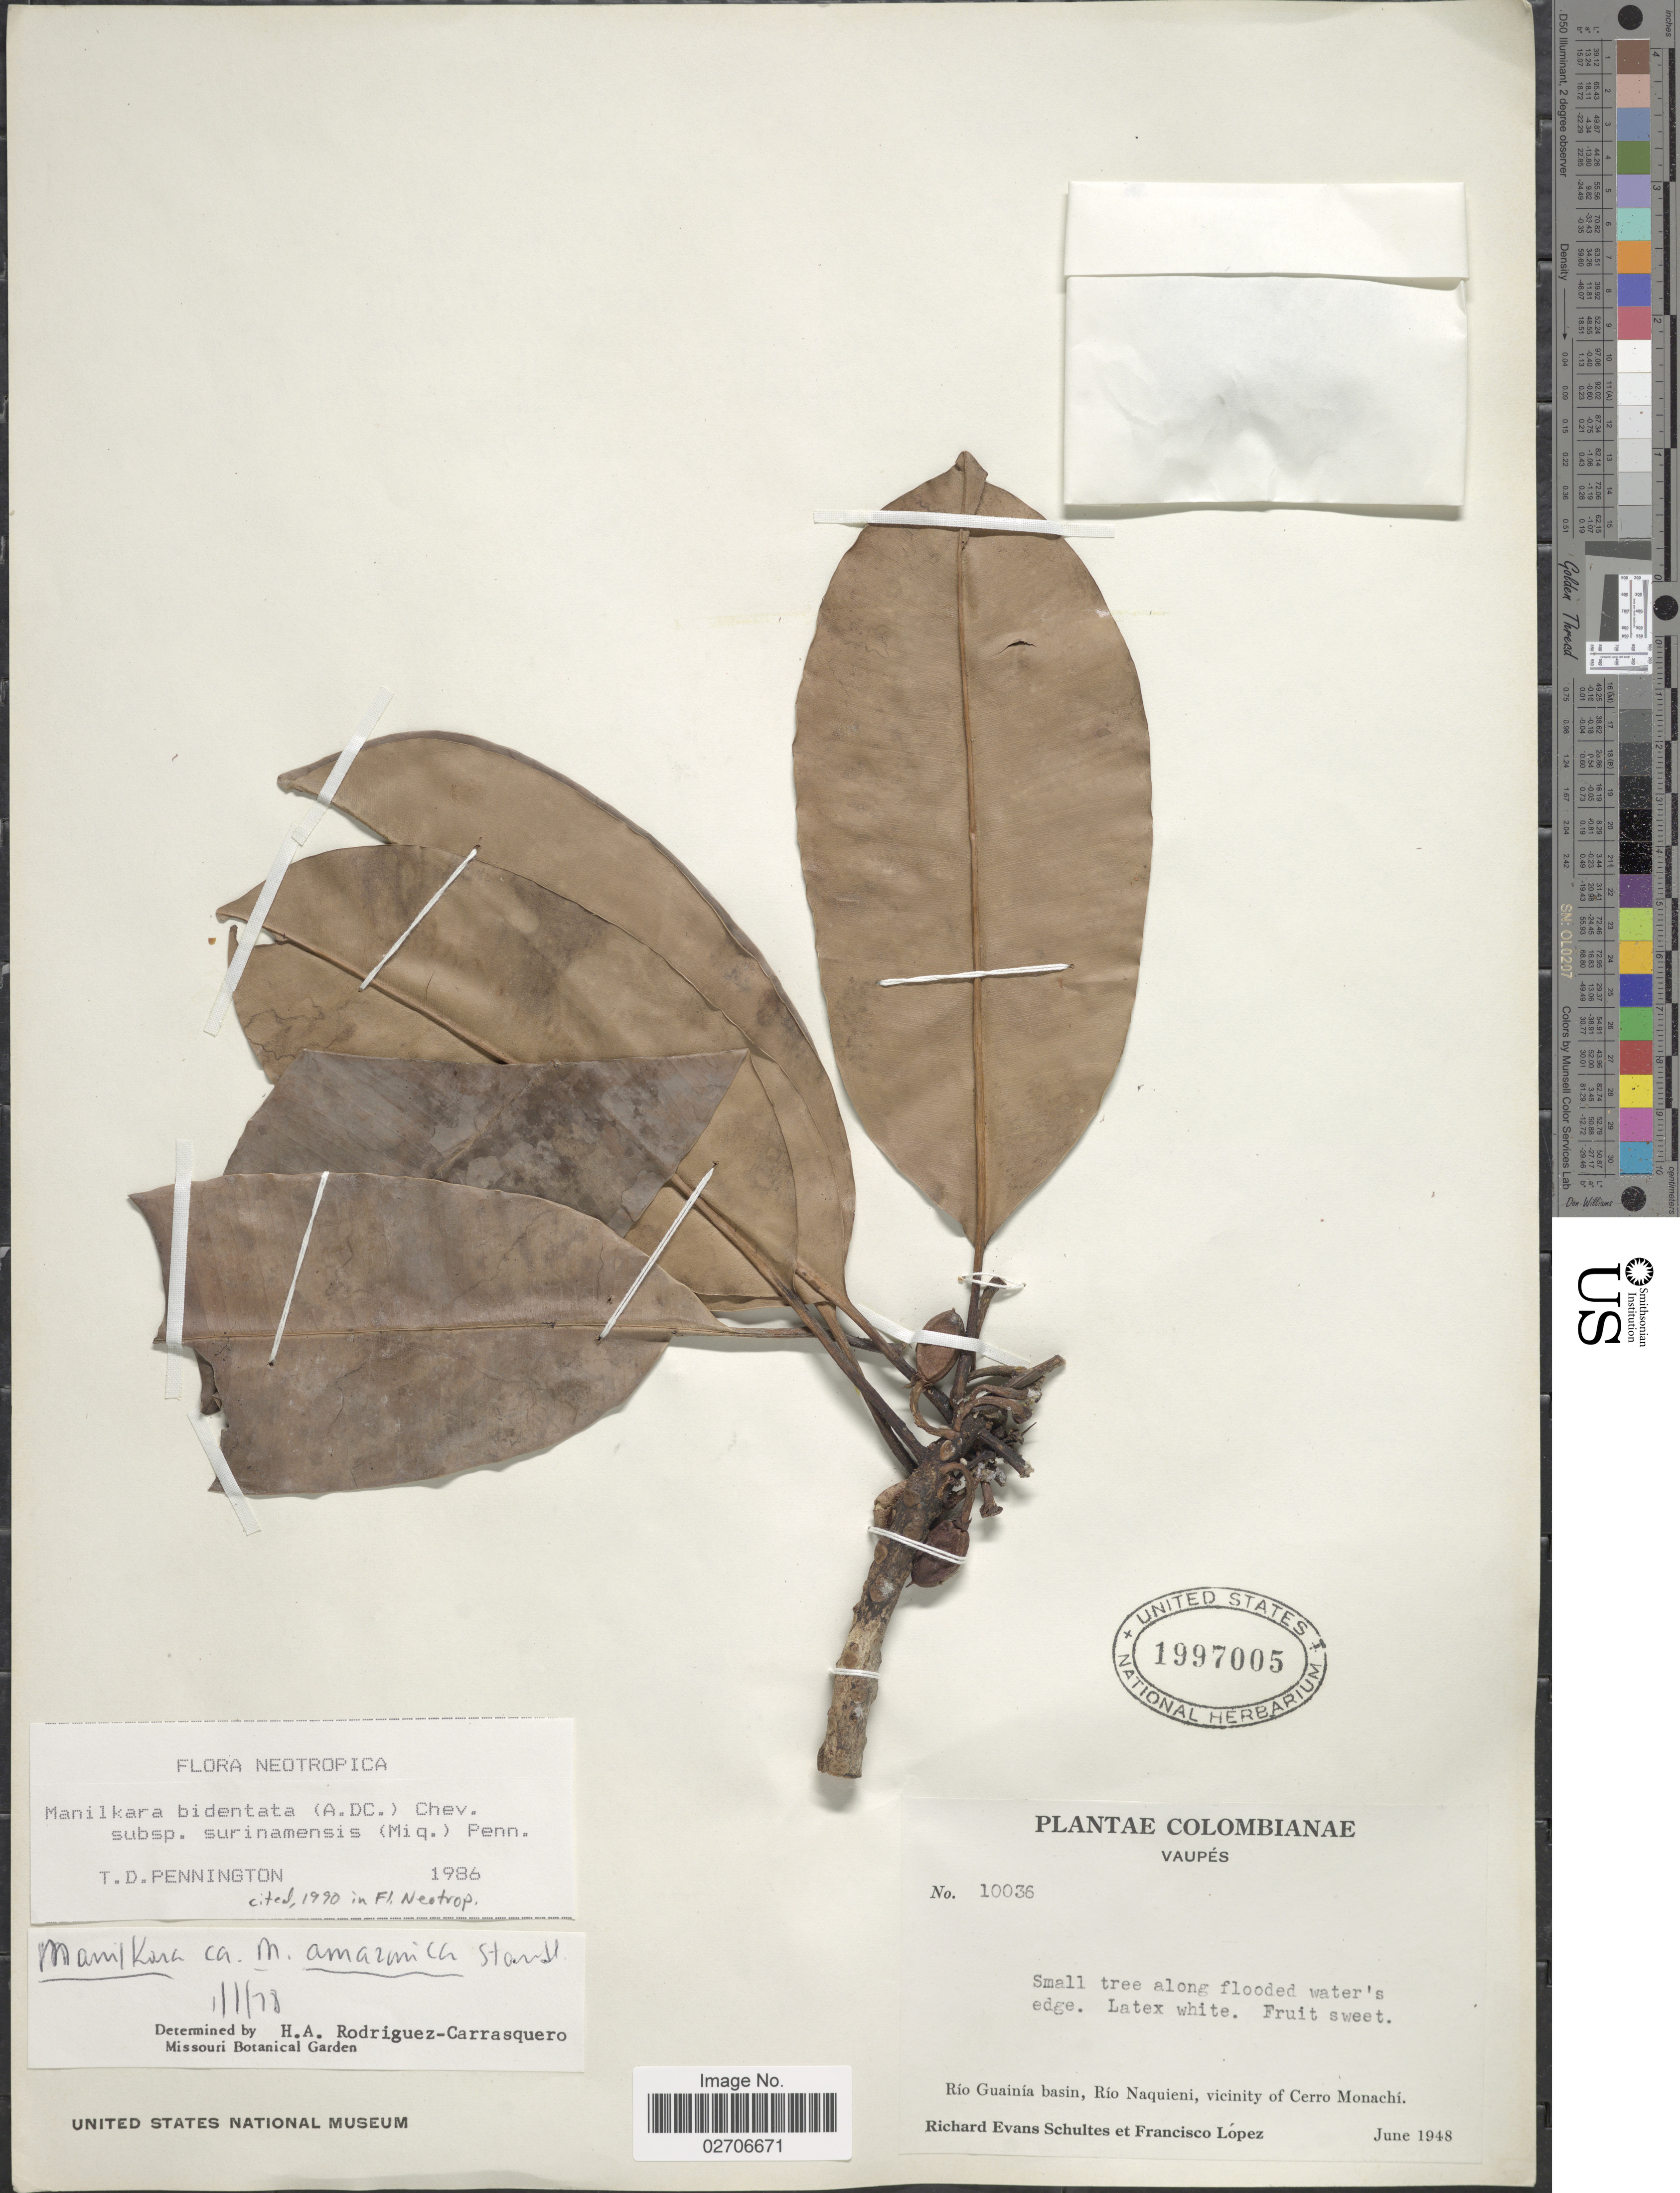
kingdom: Plantae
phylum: Tracheophyta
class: Magnoliopsida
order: Ericales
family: Sapotaceae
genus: Manilkara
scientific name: Manilkara bidentata subsp. surinamensis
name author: (Miq.) T.D. Penn.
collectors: R. E. Schultes & F. Lopéz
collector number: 10036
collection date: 1948-06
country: Colombia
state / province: Vaupés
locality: Rio Guainia basin, Rio Naquieni, vicinity of Cerro Monachi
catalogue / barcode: US 1997005